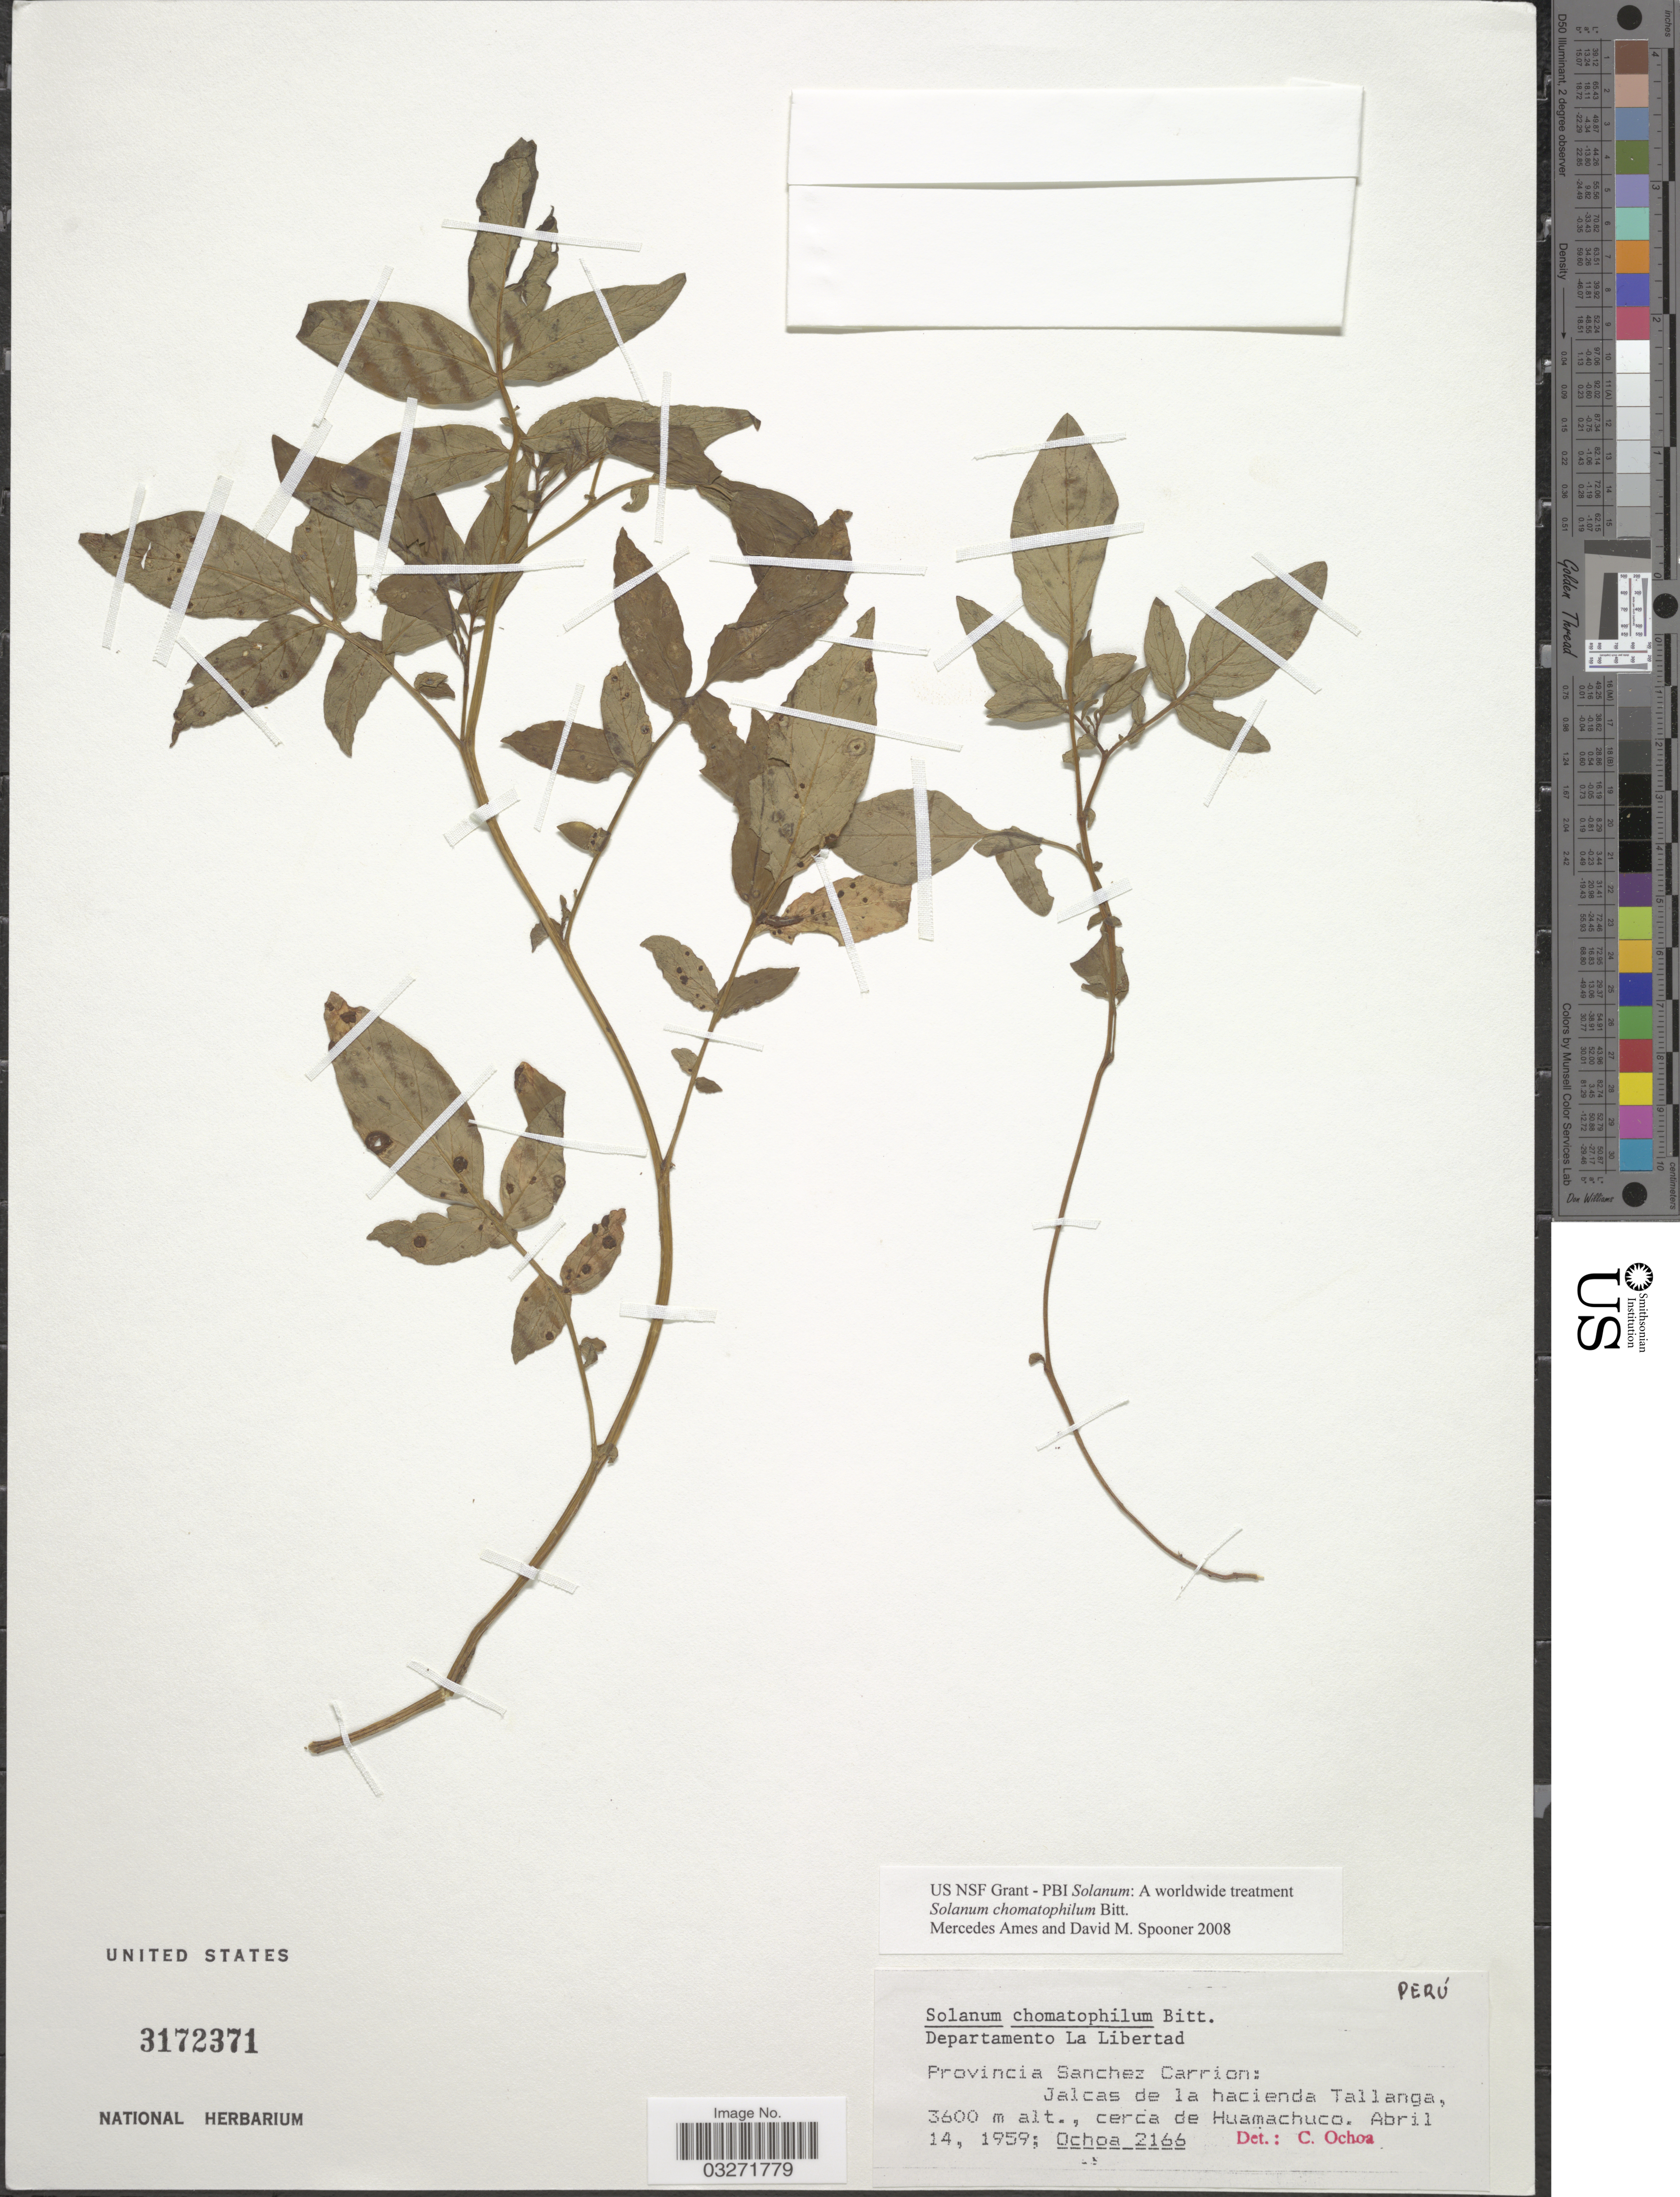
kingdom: Plantae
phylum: Tracheophyta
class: Magnoliopsida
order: Solanales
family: Solanaceae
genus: Solanum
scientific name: Solanum chomatophilum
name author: Bitter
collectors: -. Ochoa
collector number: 2166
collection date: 1959-04-14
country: Peru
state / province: La Libertad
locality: Departamento La Libertad. Provincia Sanchez Carrion: Jalcas de la hacienda Tallanga, cerca de Huamachuco.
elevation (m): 3600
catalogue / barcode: US 3172371